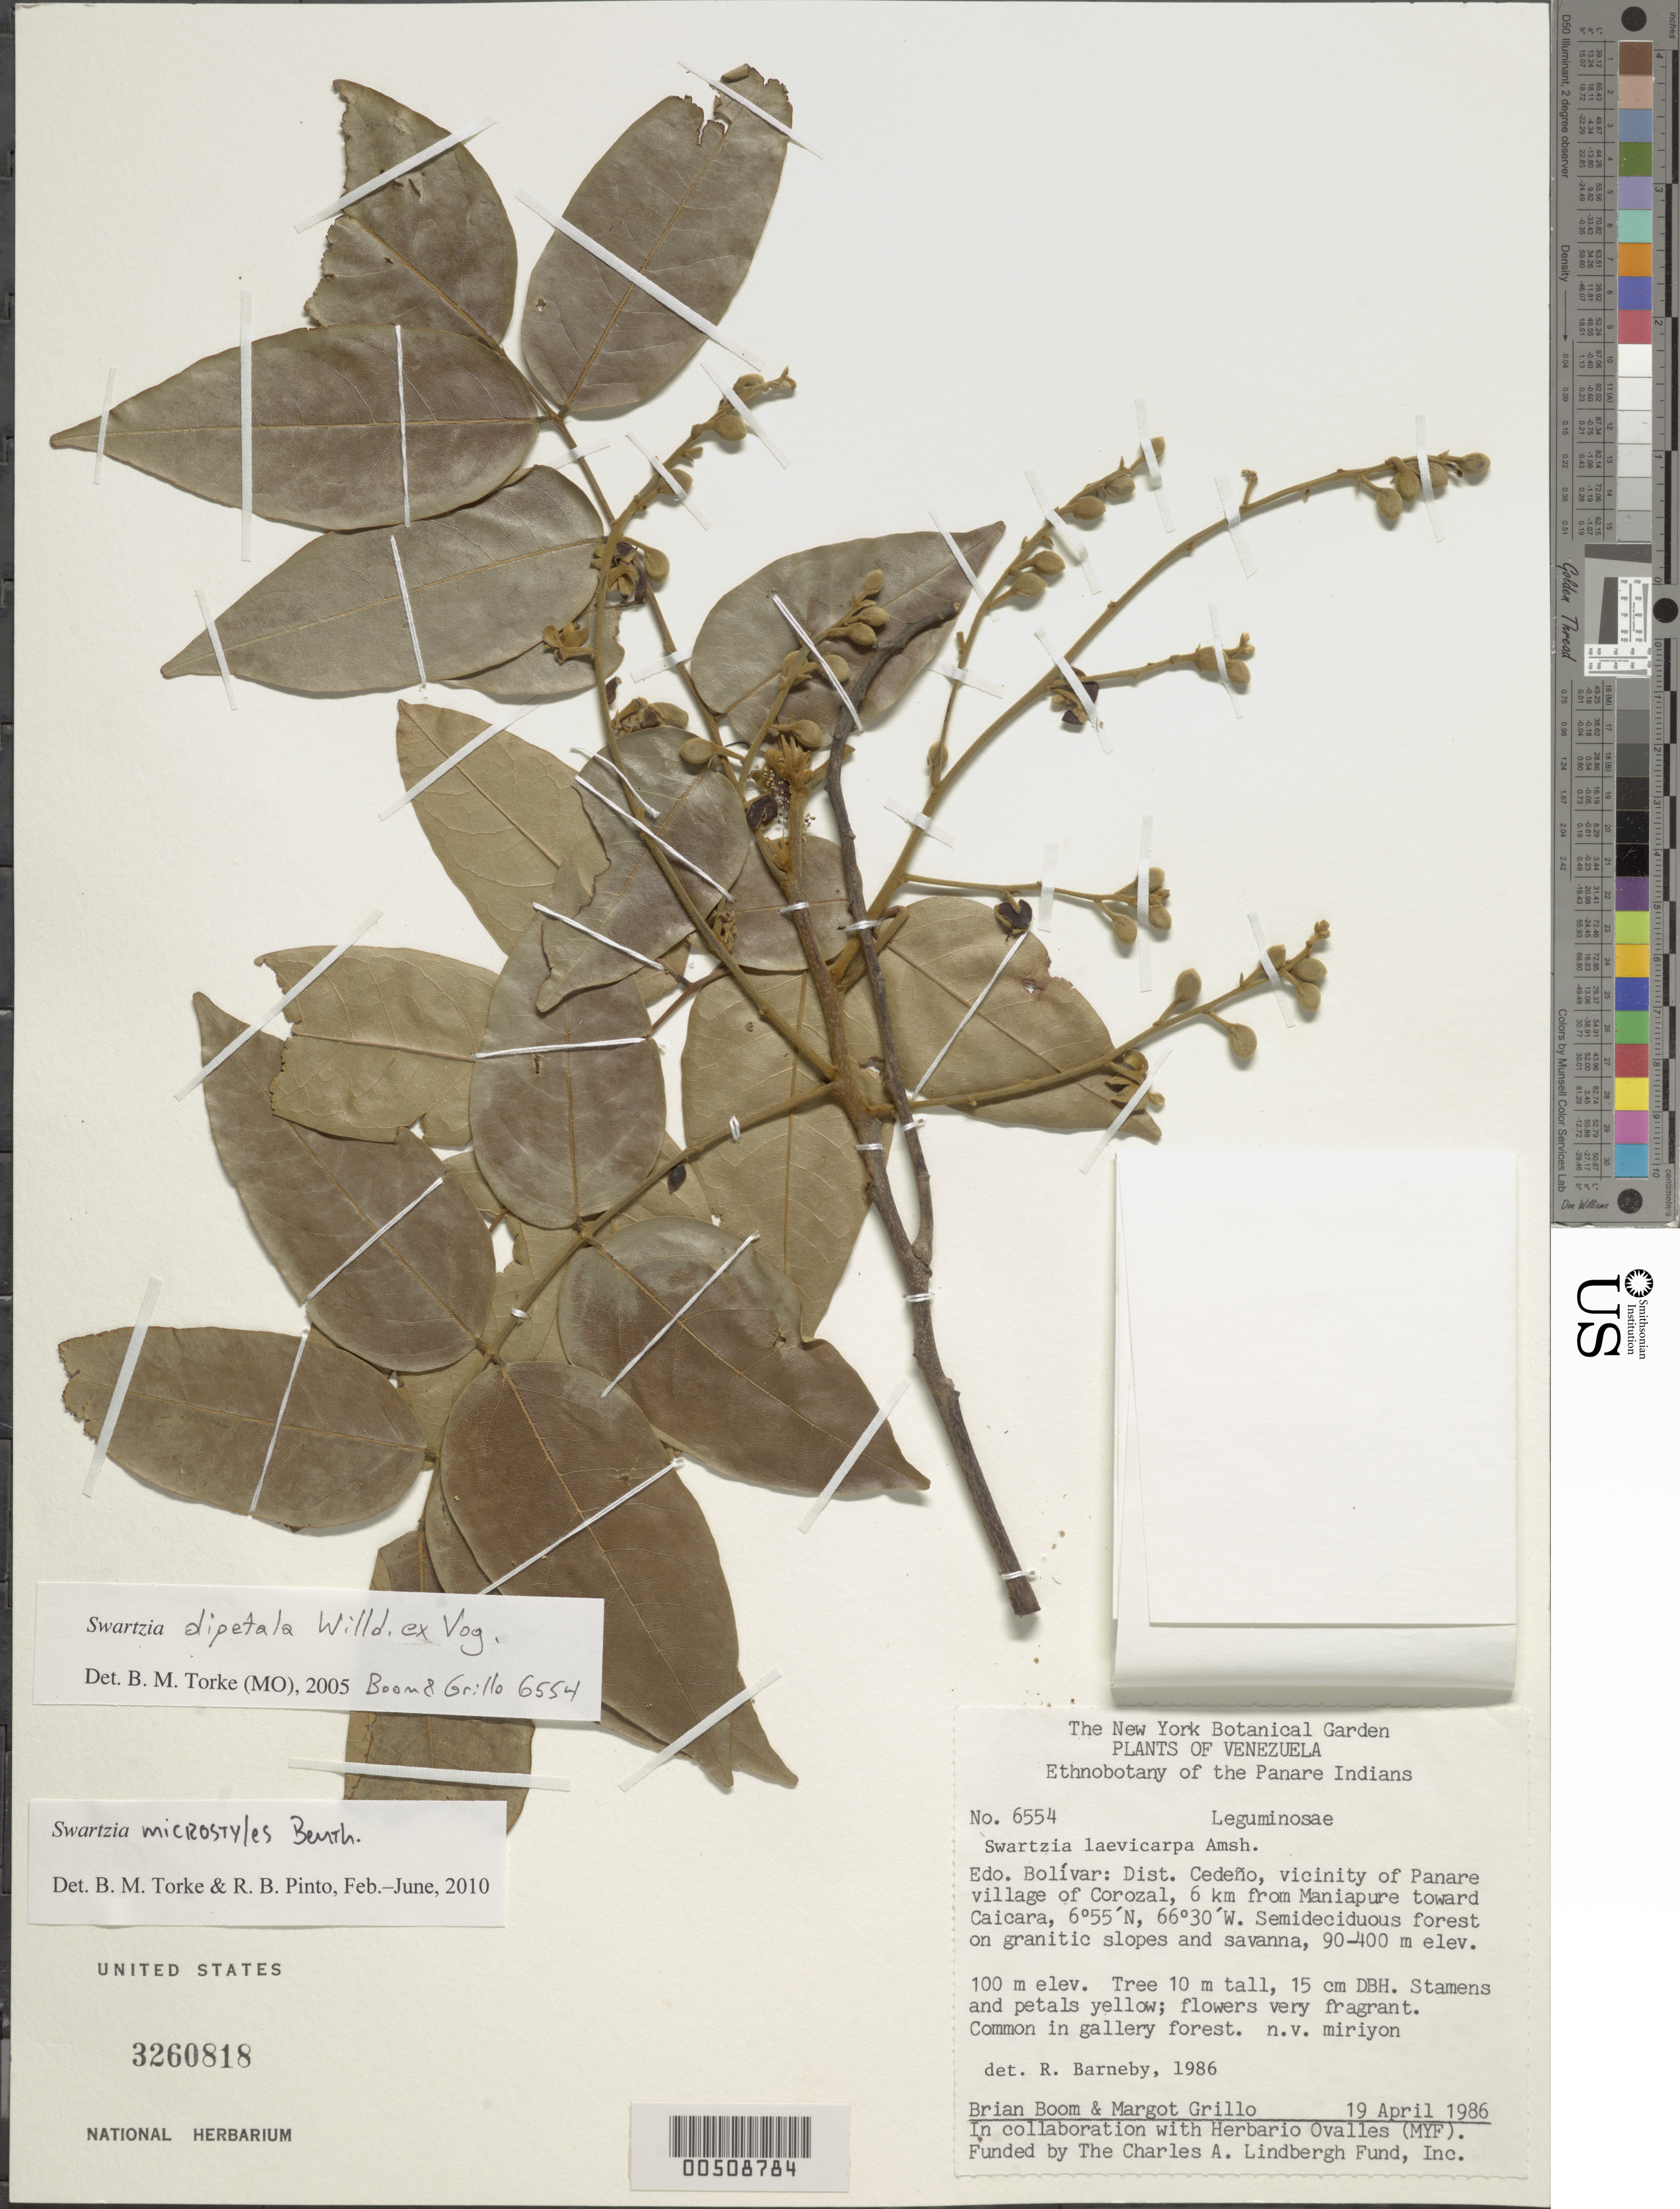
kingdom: Plantae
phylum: Tracheophyta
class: Magnoliopsida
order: Fabales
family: Fabaceae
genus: Swartzia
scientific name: Swartzia microstylis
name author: Benth.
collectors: B. M. Boom & M. Grillo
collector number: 6554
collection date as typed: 19 Apr 1986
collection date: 1986-04-19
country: Venezuela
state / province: Bolivar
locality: Cedeno, Panare village of Corozal mManiapure to Caicara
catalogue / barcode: US 3260818